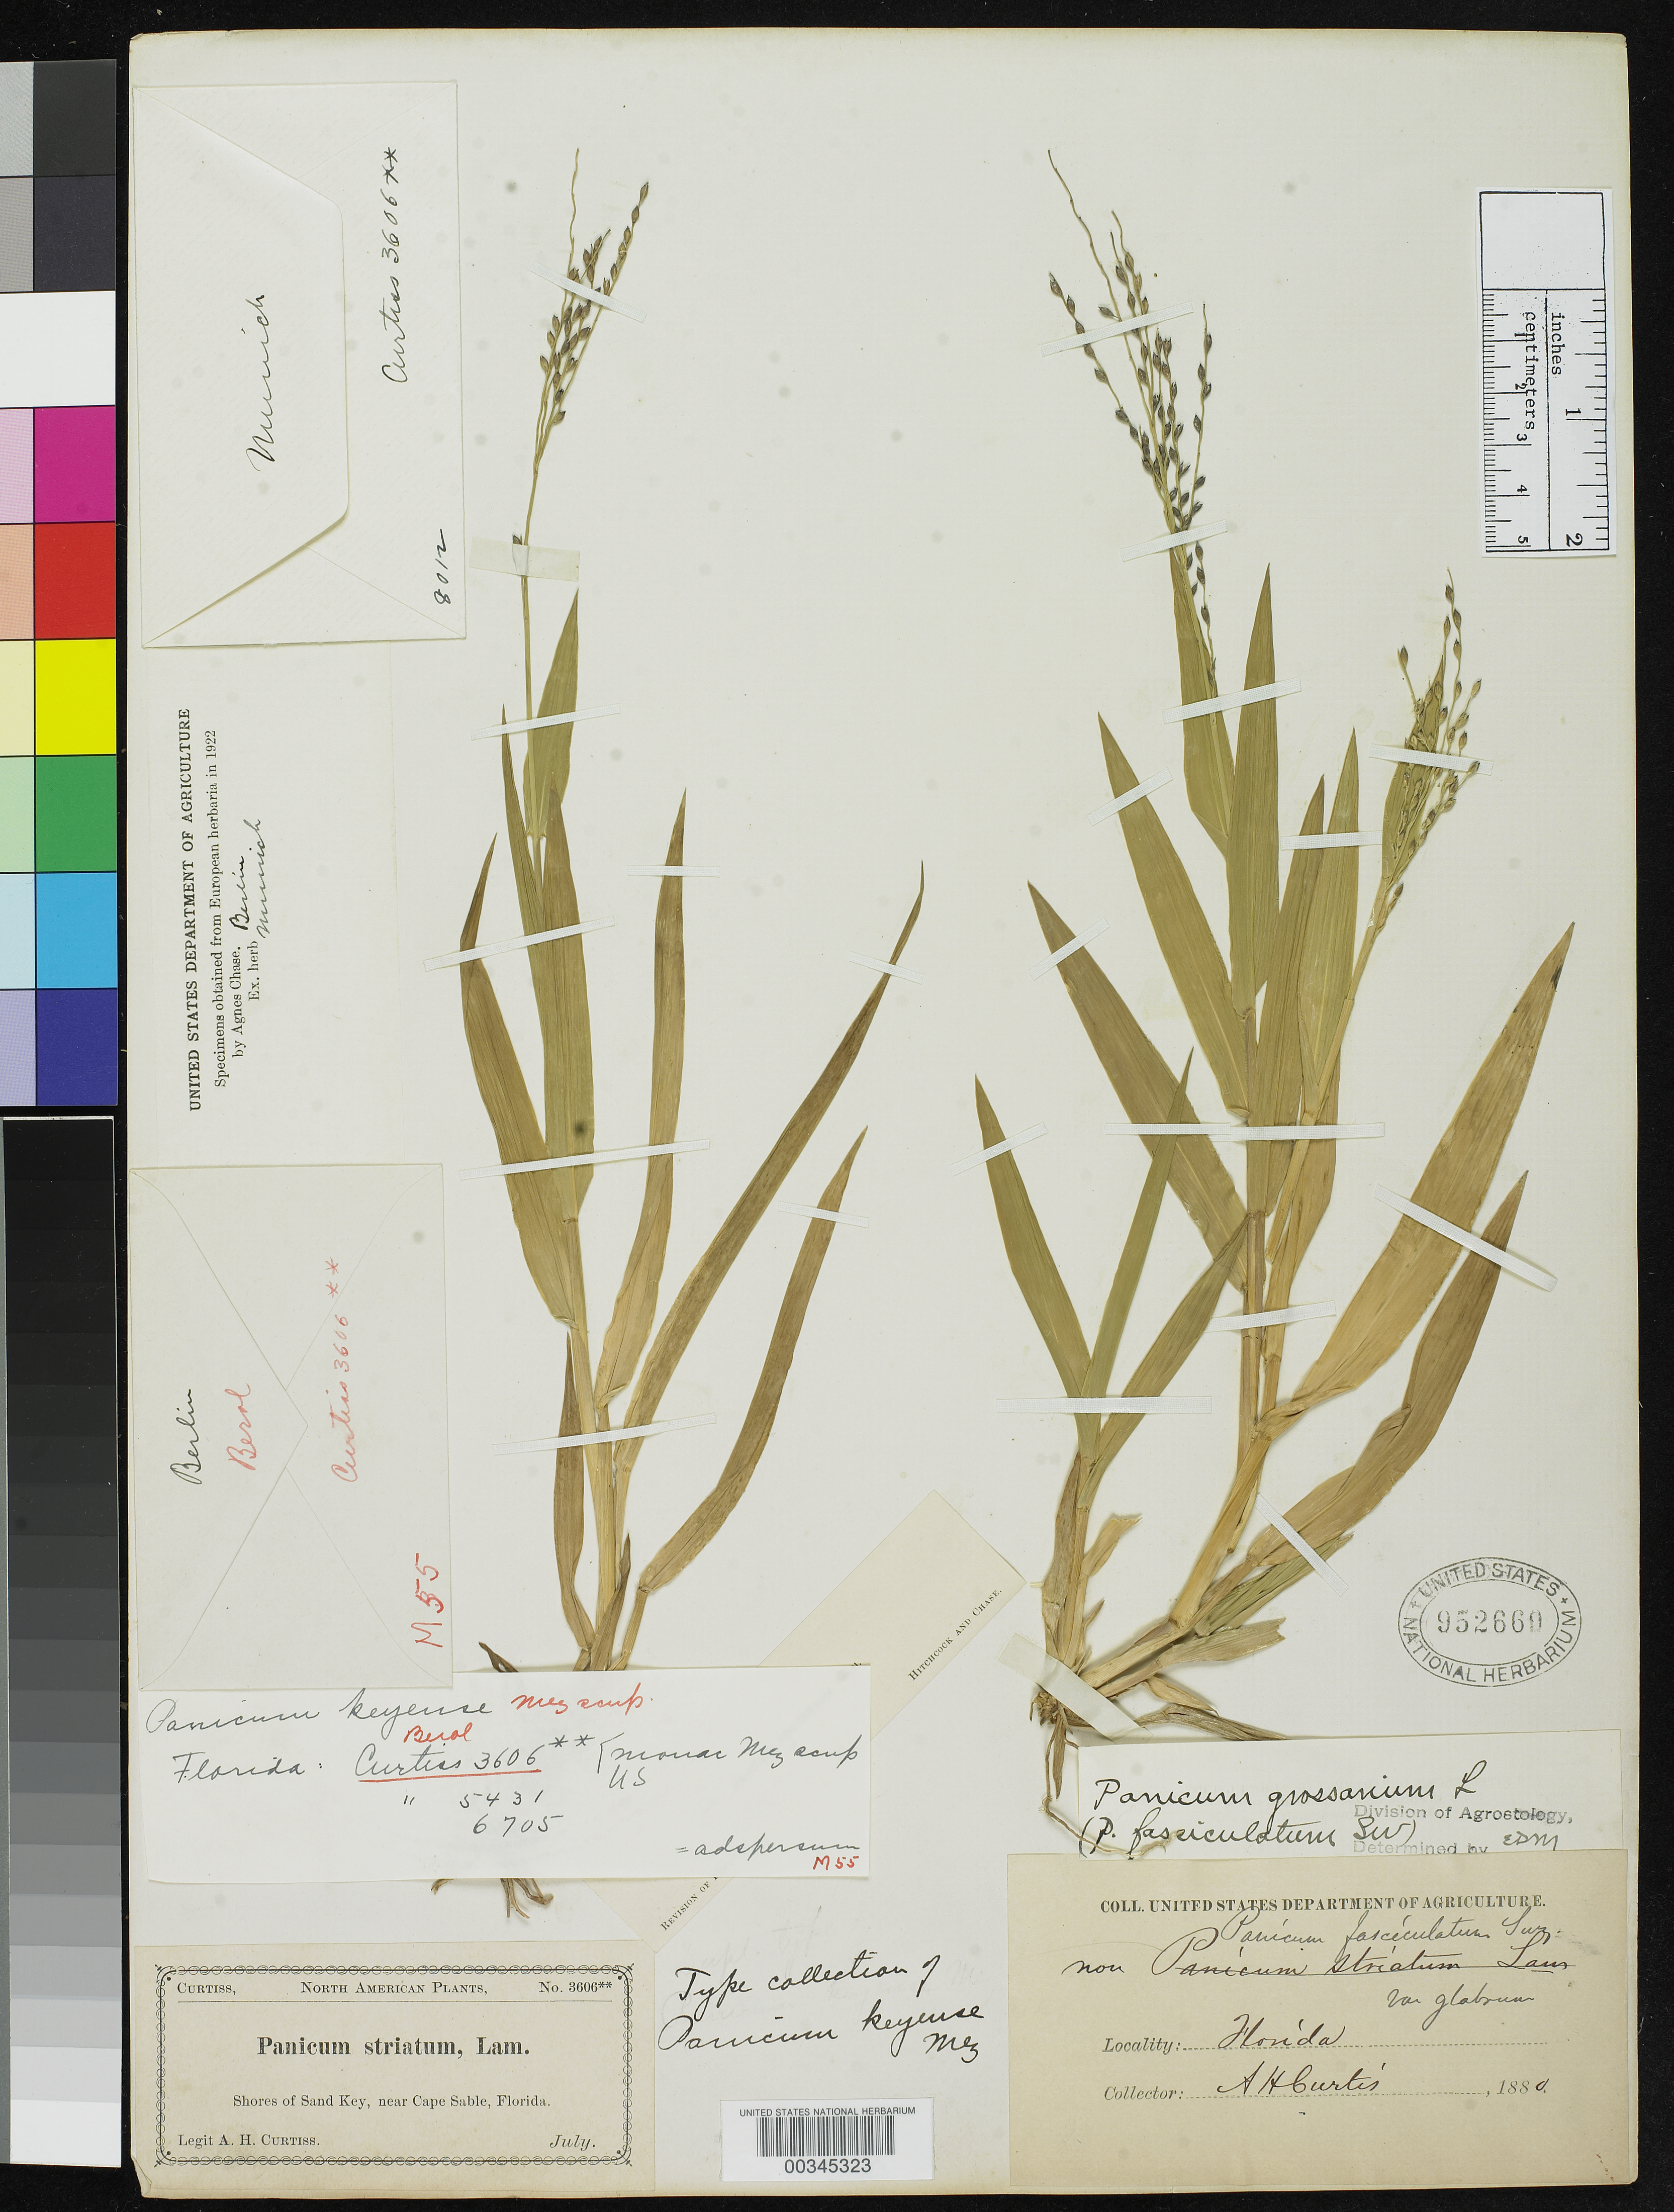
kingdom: Plantae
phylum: Tracheophyta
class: Liliopsida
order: Poales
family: Poaceae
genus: Panicum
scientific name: Panicum keyense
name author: Mez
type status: Syntype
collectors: A. H. Curtiss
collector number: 3606**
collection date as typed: Jul 1880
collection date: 1880-07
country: United States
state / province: Florida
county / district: Monroe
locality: Key near Cape Sable.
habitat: Shores of sand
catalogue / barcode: US 952660